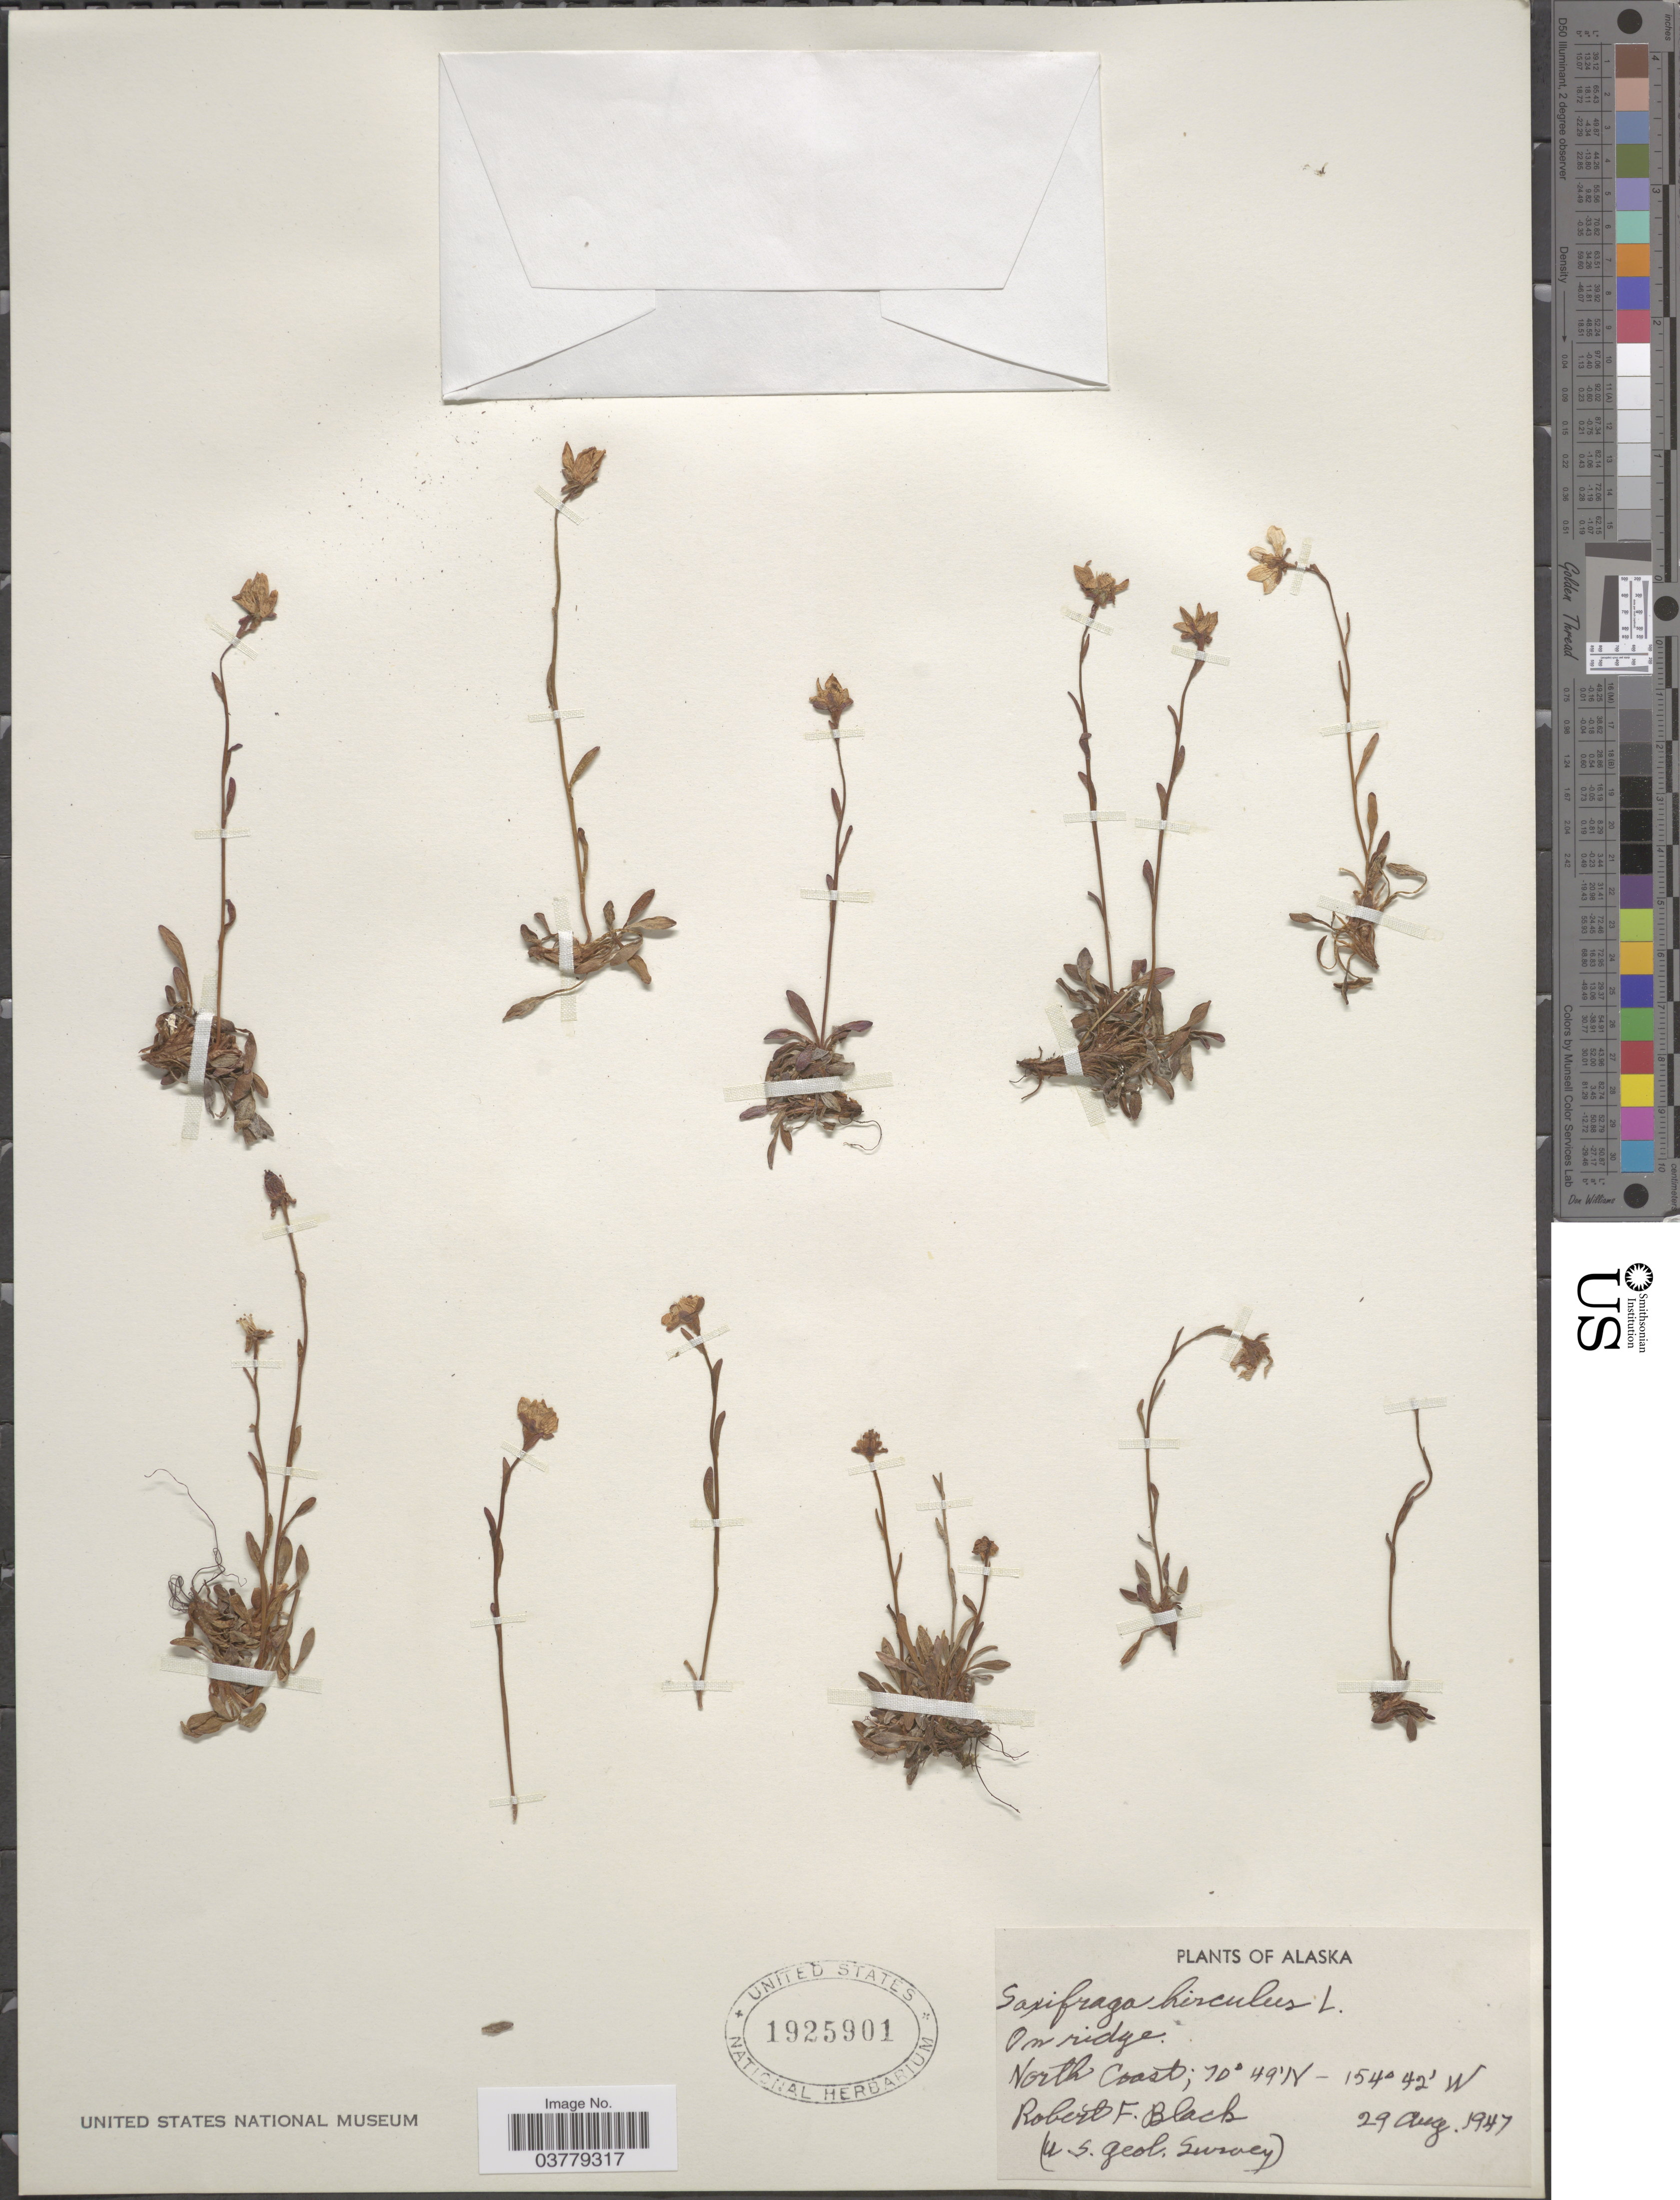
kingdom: Plantae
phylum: Tracheophyta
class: Magnoliopsida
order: Saxifragales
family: Saxifragaceae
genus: Saxifraga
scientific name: Saxifraga hirculus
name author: L.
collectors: R. F. Black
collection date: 1947-08-29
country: United States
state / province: Alaska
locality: On ridge. North Coast.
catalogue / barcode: US 1925901